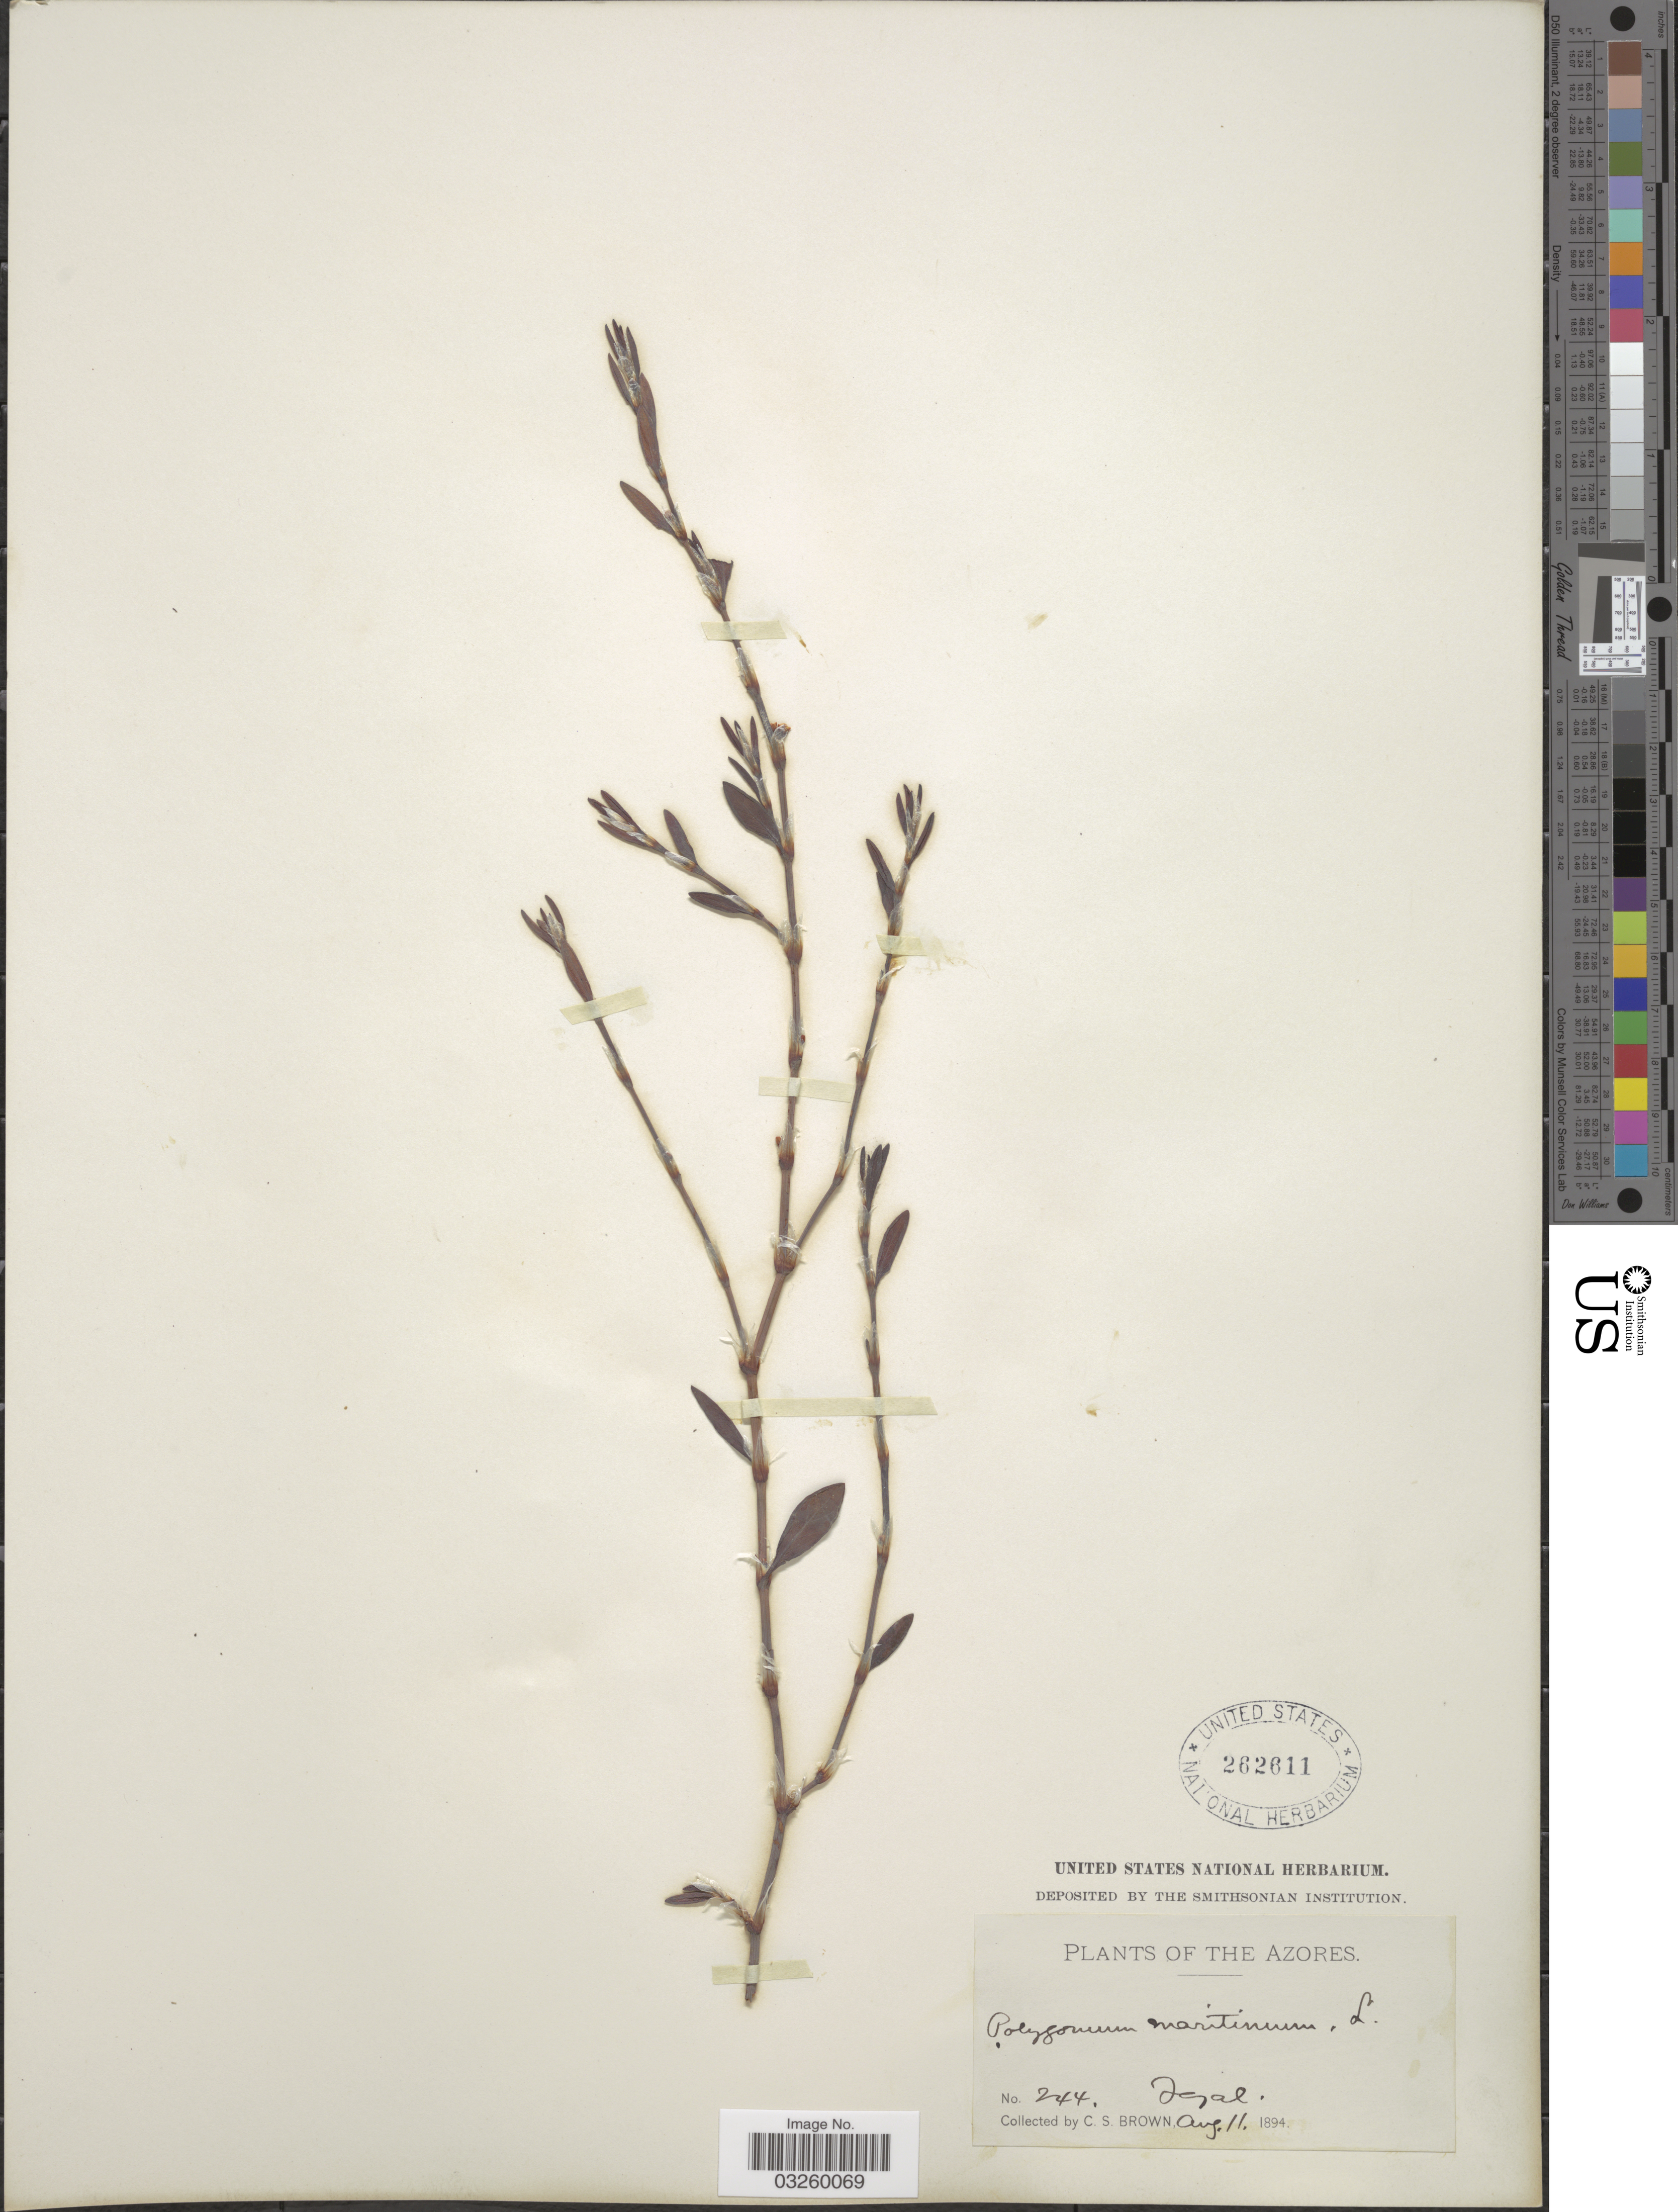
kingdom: Plantae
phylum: Tracheophyta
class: Magnoliopsida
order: Caryophyllales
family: Polygonaceae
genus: Polygonum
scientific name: Polygonum maritimum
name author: L.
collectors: C. S. Brown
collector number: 244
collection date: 1894-08-11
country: Portugal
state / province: Azores (Aut. Reg.)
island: Faial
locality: Fayal.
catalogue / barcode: US 262611